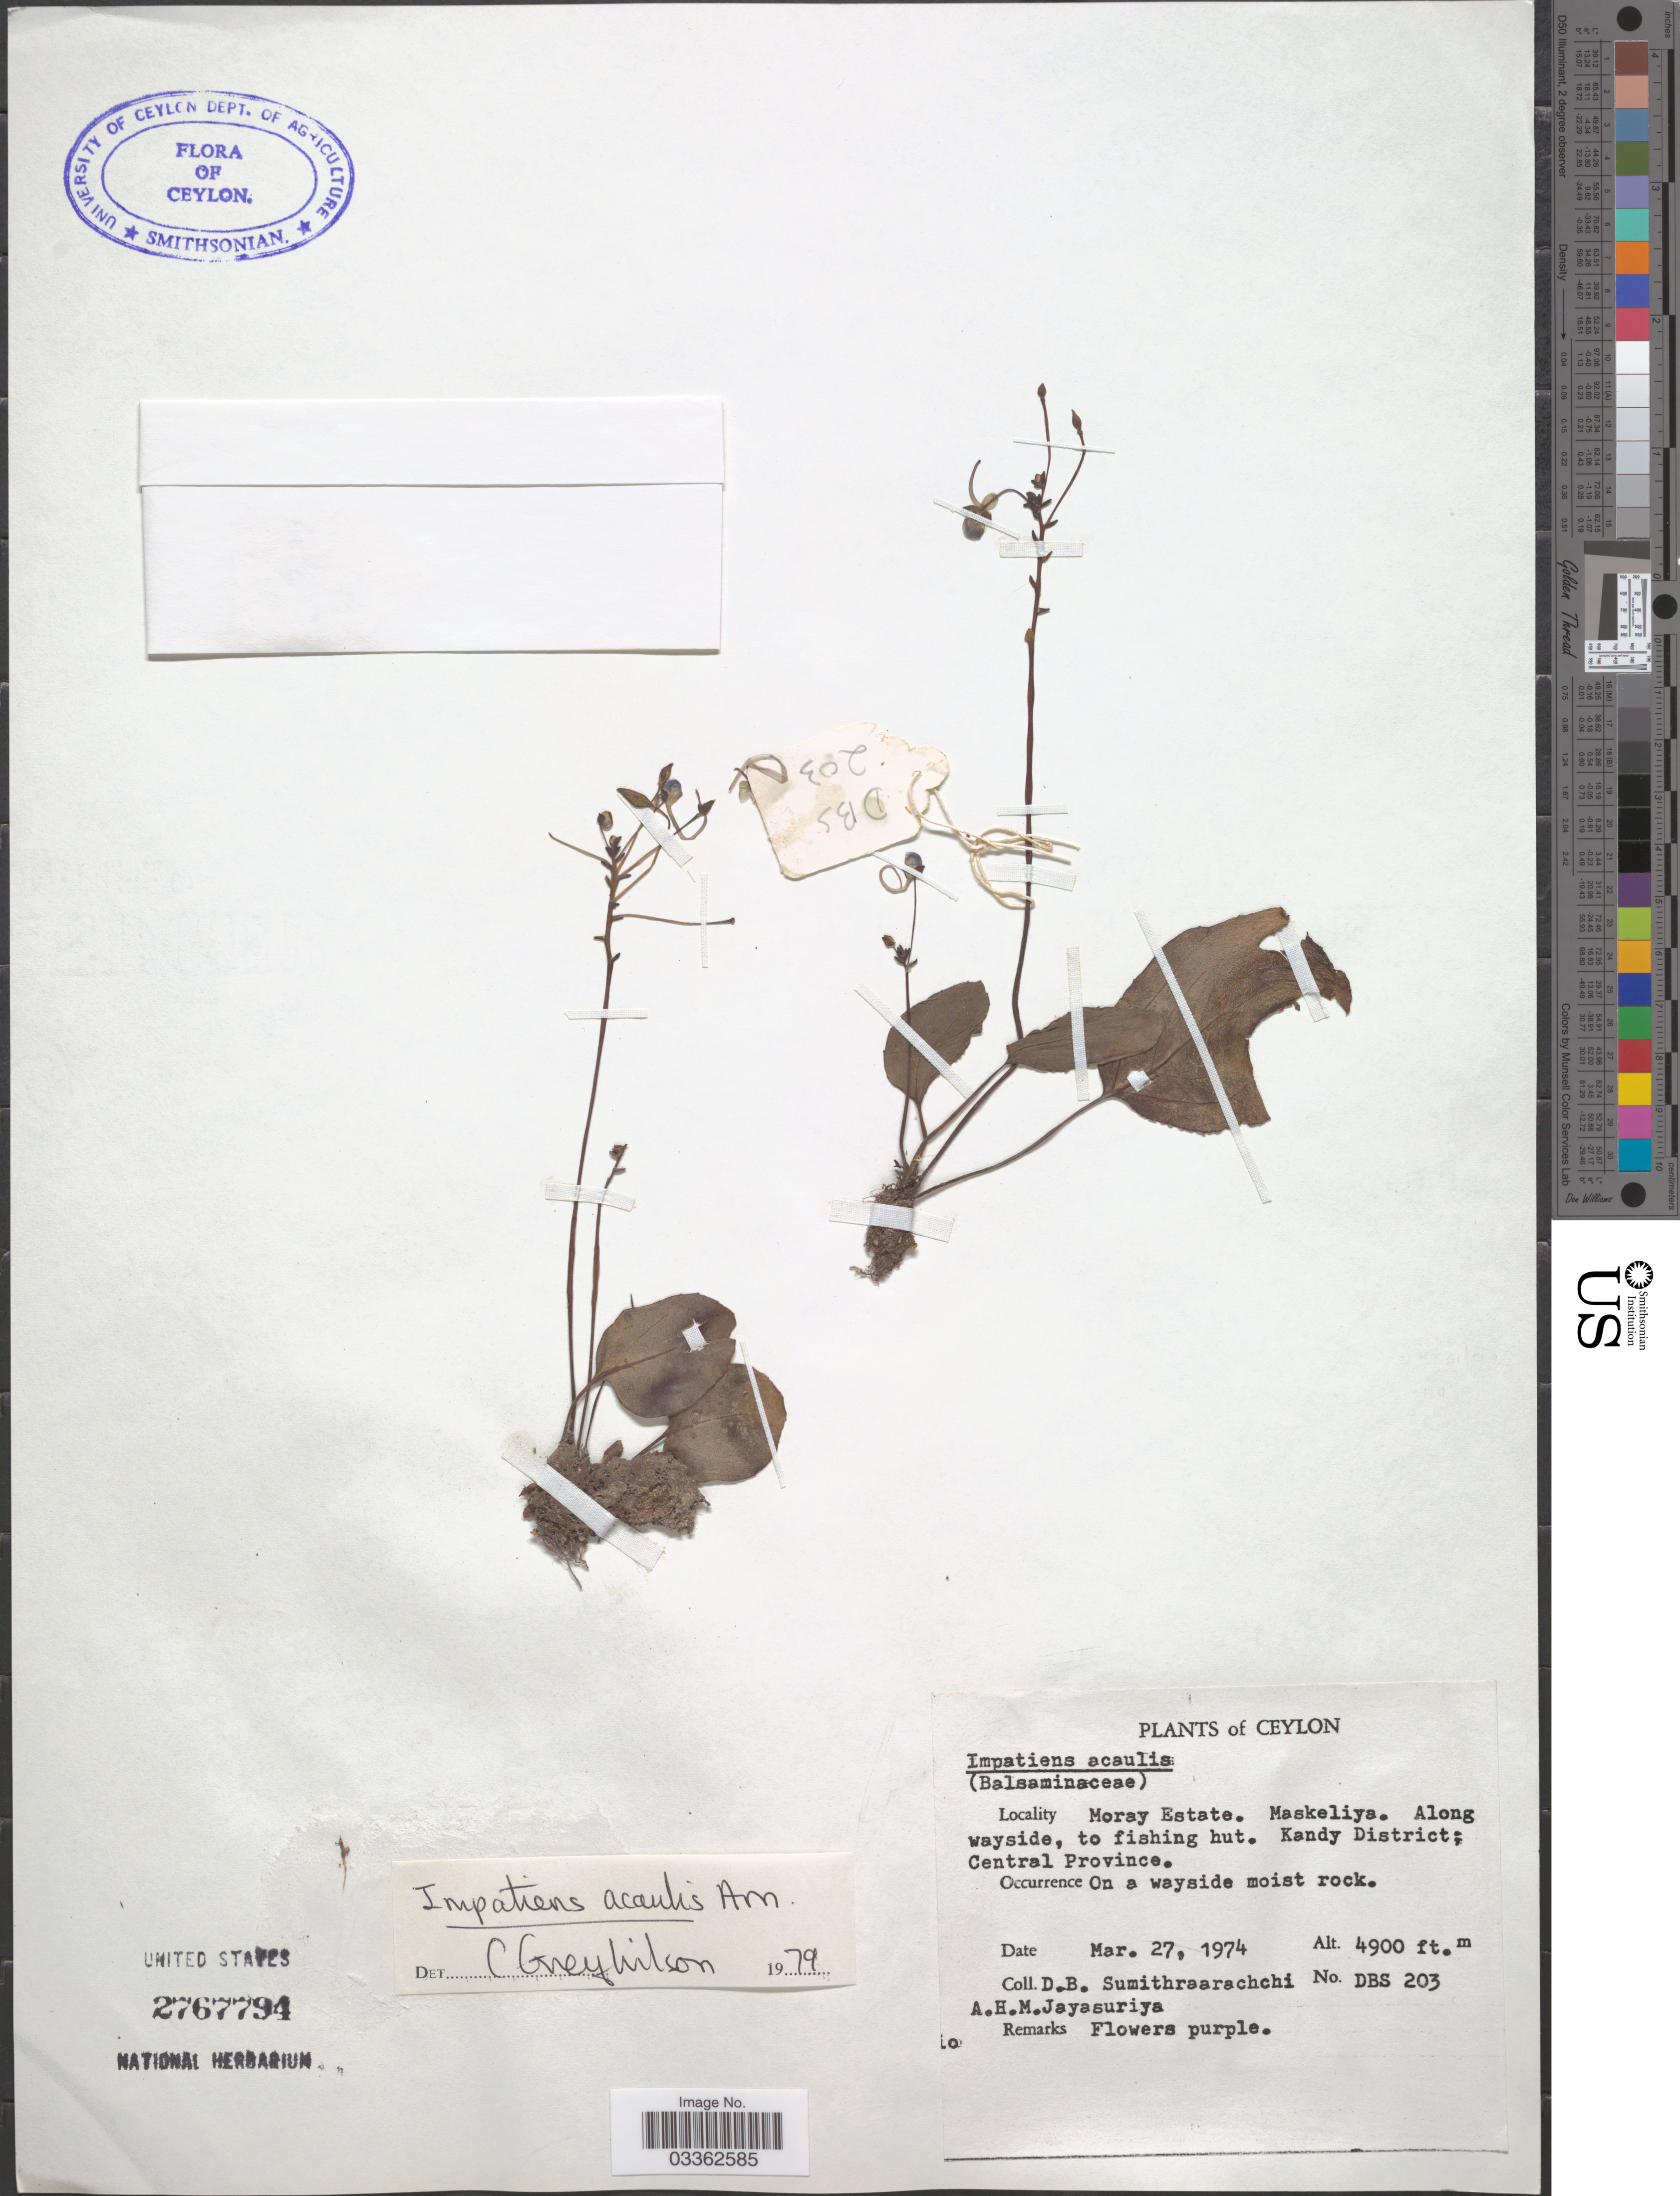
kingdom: Plantae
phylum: Tracheophyta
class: Magnoliopsida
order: Ericales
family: Balsaminaceae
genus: Impatiens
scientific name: Impatiens acaulis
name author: Arn.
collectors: D. B. Sumithraarachchi & A. H. Jayasuriya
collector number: DBS 203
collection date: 1974-03-27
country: Sri Lanka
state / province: Central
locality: Ceylon. Moray Estate. Maskeliya. Along wayside, to fishing hut. Kandy District.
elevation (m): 1494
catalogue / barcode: US 2767794